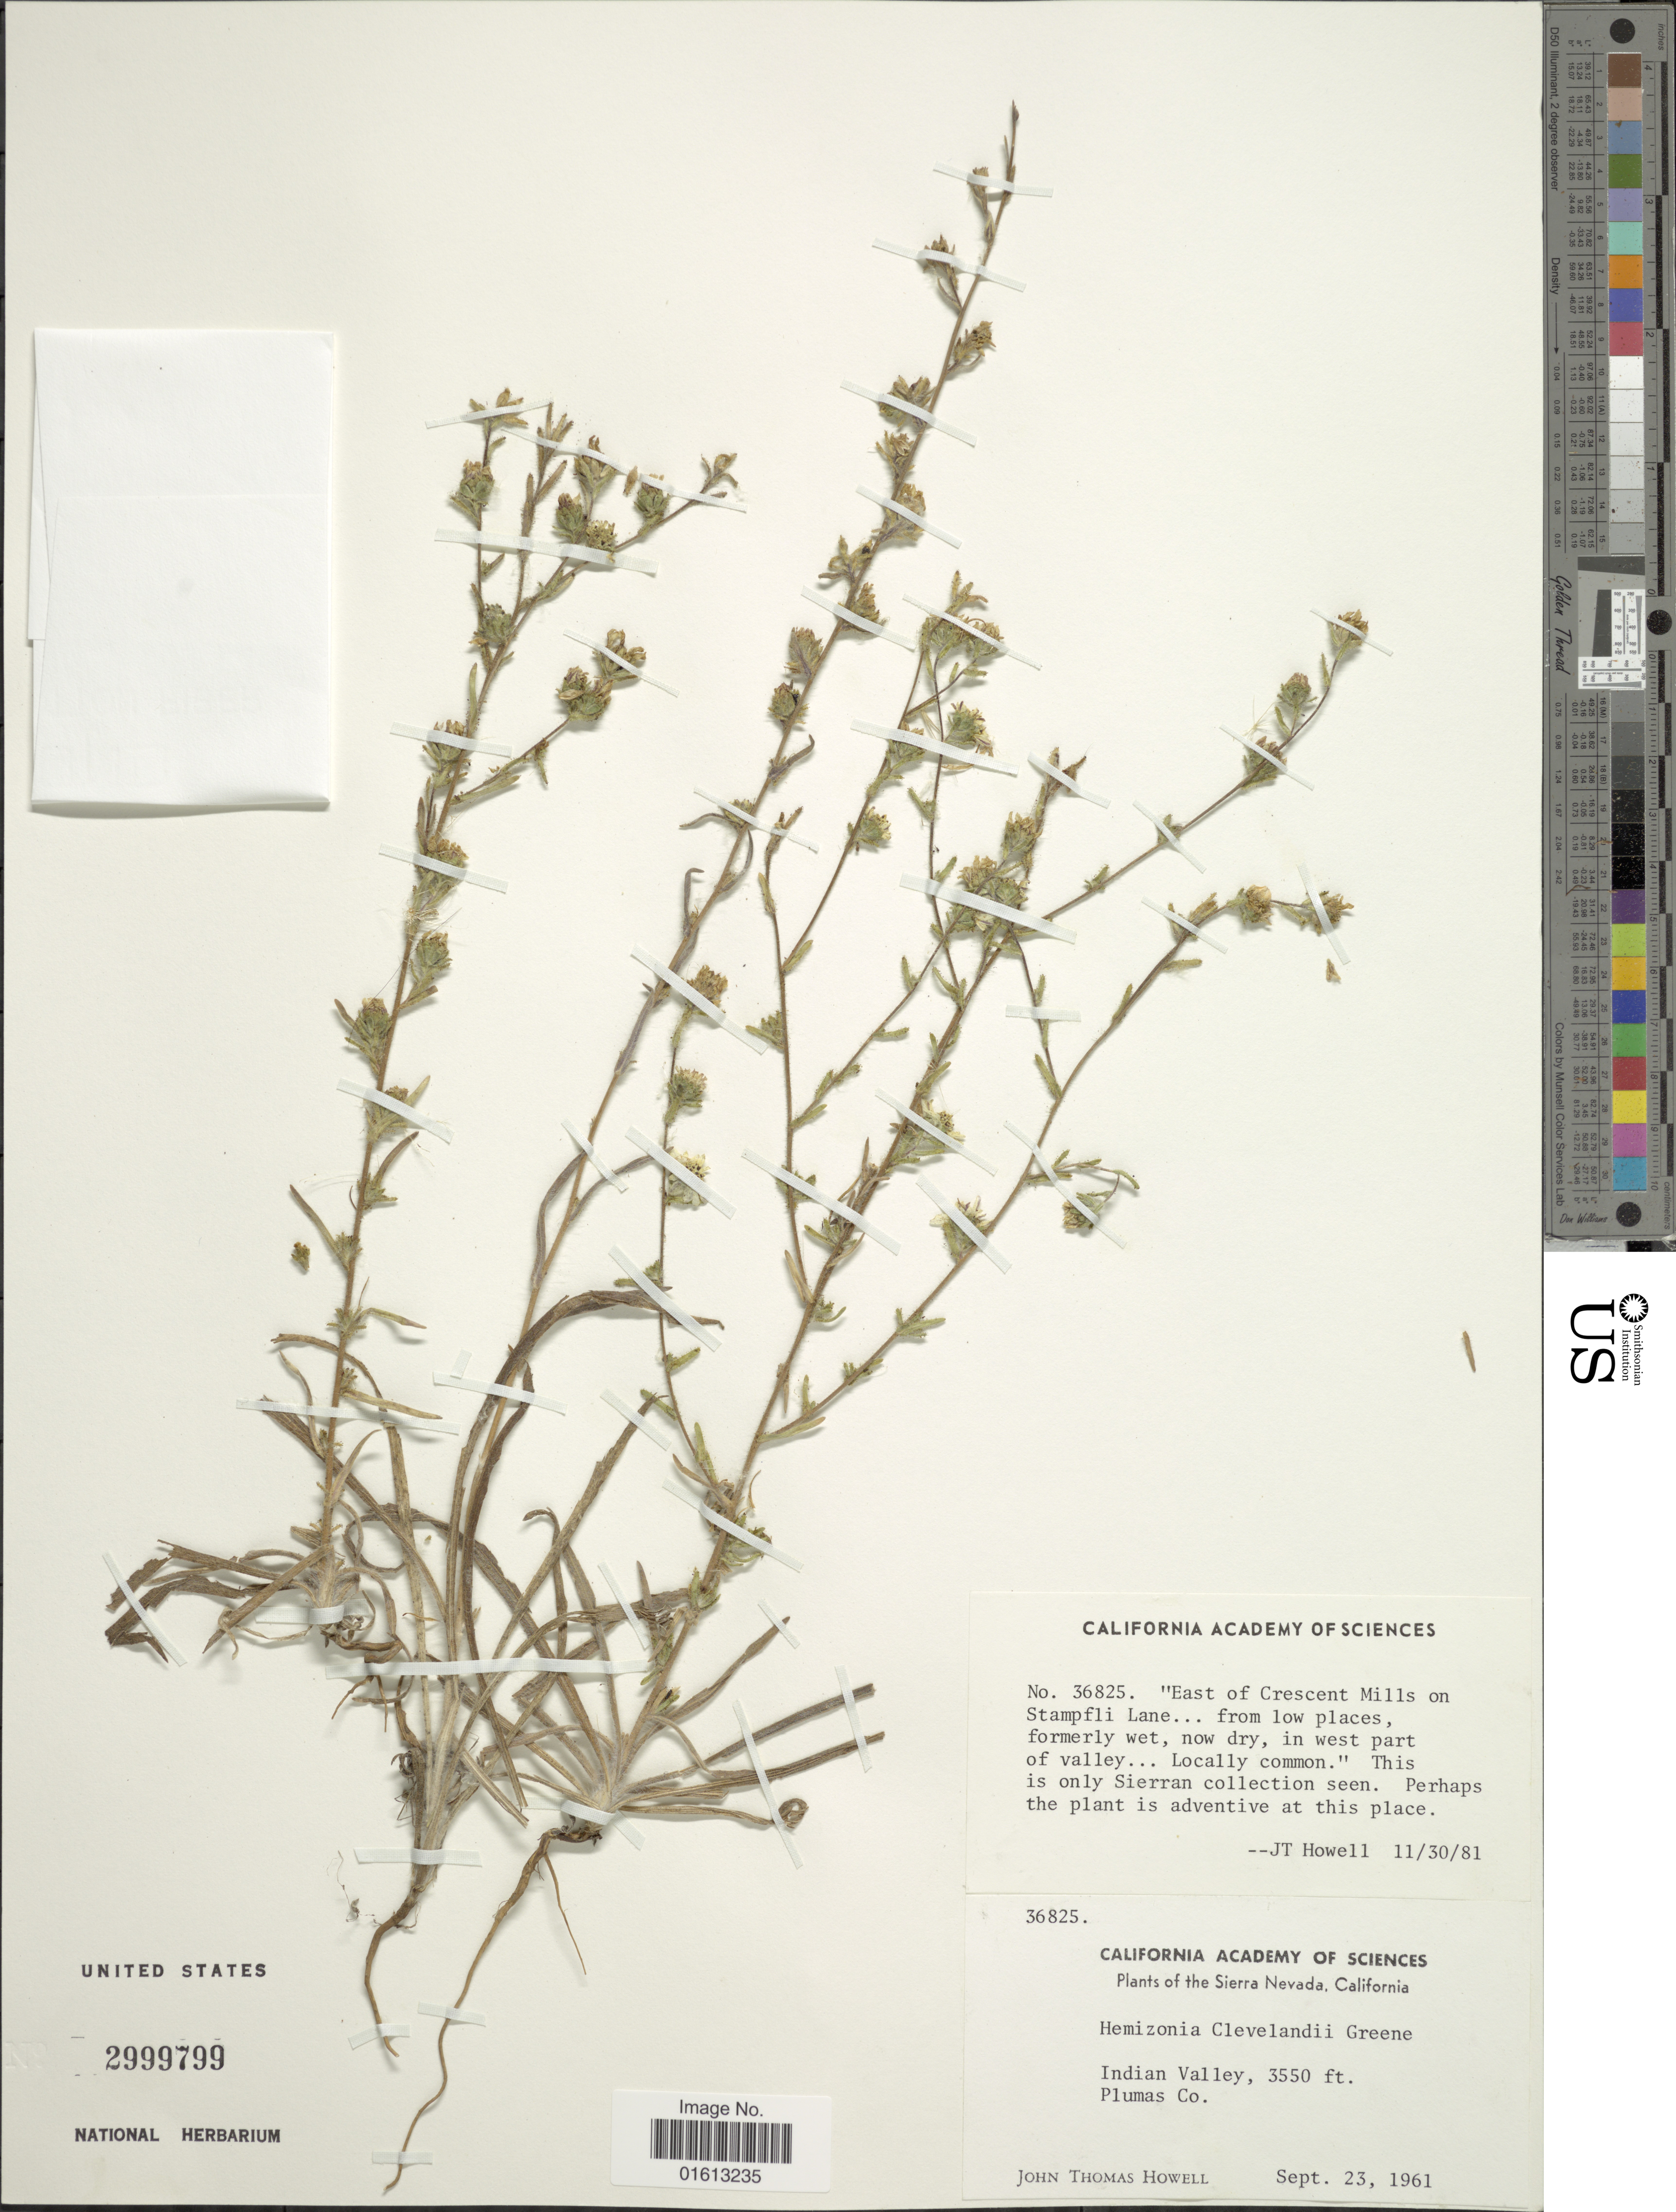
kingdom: Plantae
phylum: Tracheophyta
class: Magnoliopsida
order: Asterales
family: Asteraceae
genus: Hemizonia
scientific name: Hemizonia congesta subsp. clevelandii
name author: (Greene) Babc. & H.M. Hall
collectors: J. T. Howell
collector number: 36825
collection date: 1961-09-23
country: United States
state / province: California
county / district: Plumas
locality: Sierra Nevada, California, Indian Valley, Plumas Co., East of Crescet Mills on Stampfli Lane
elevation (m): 1082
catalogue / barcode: US 2999799